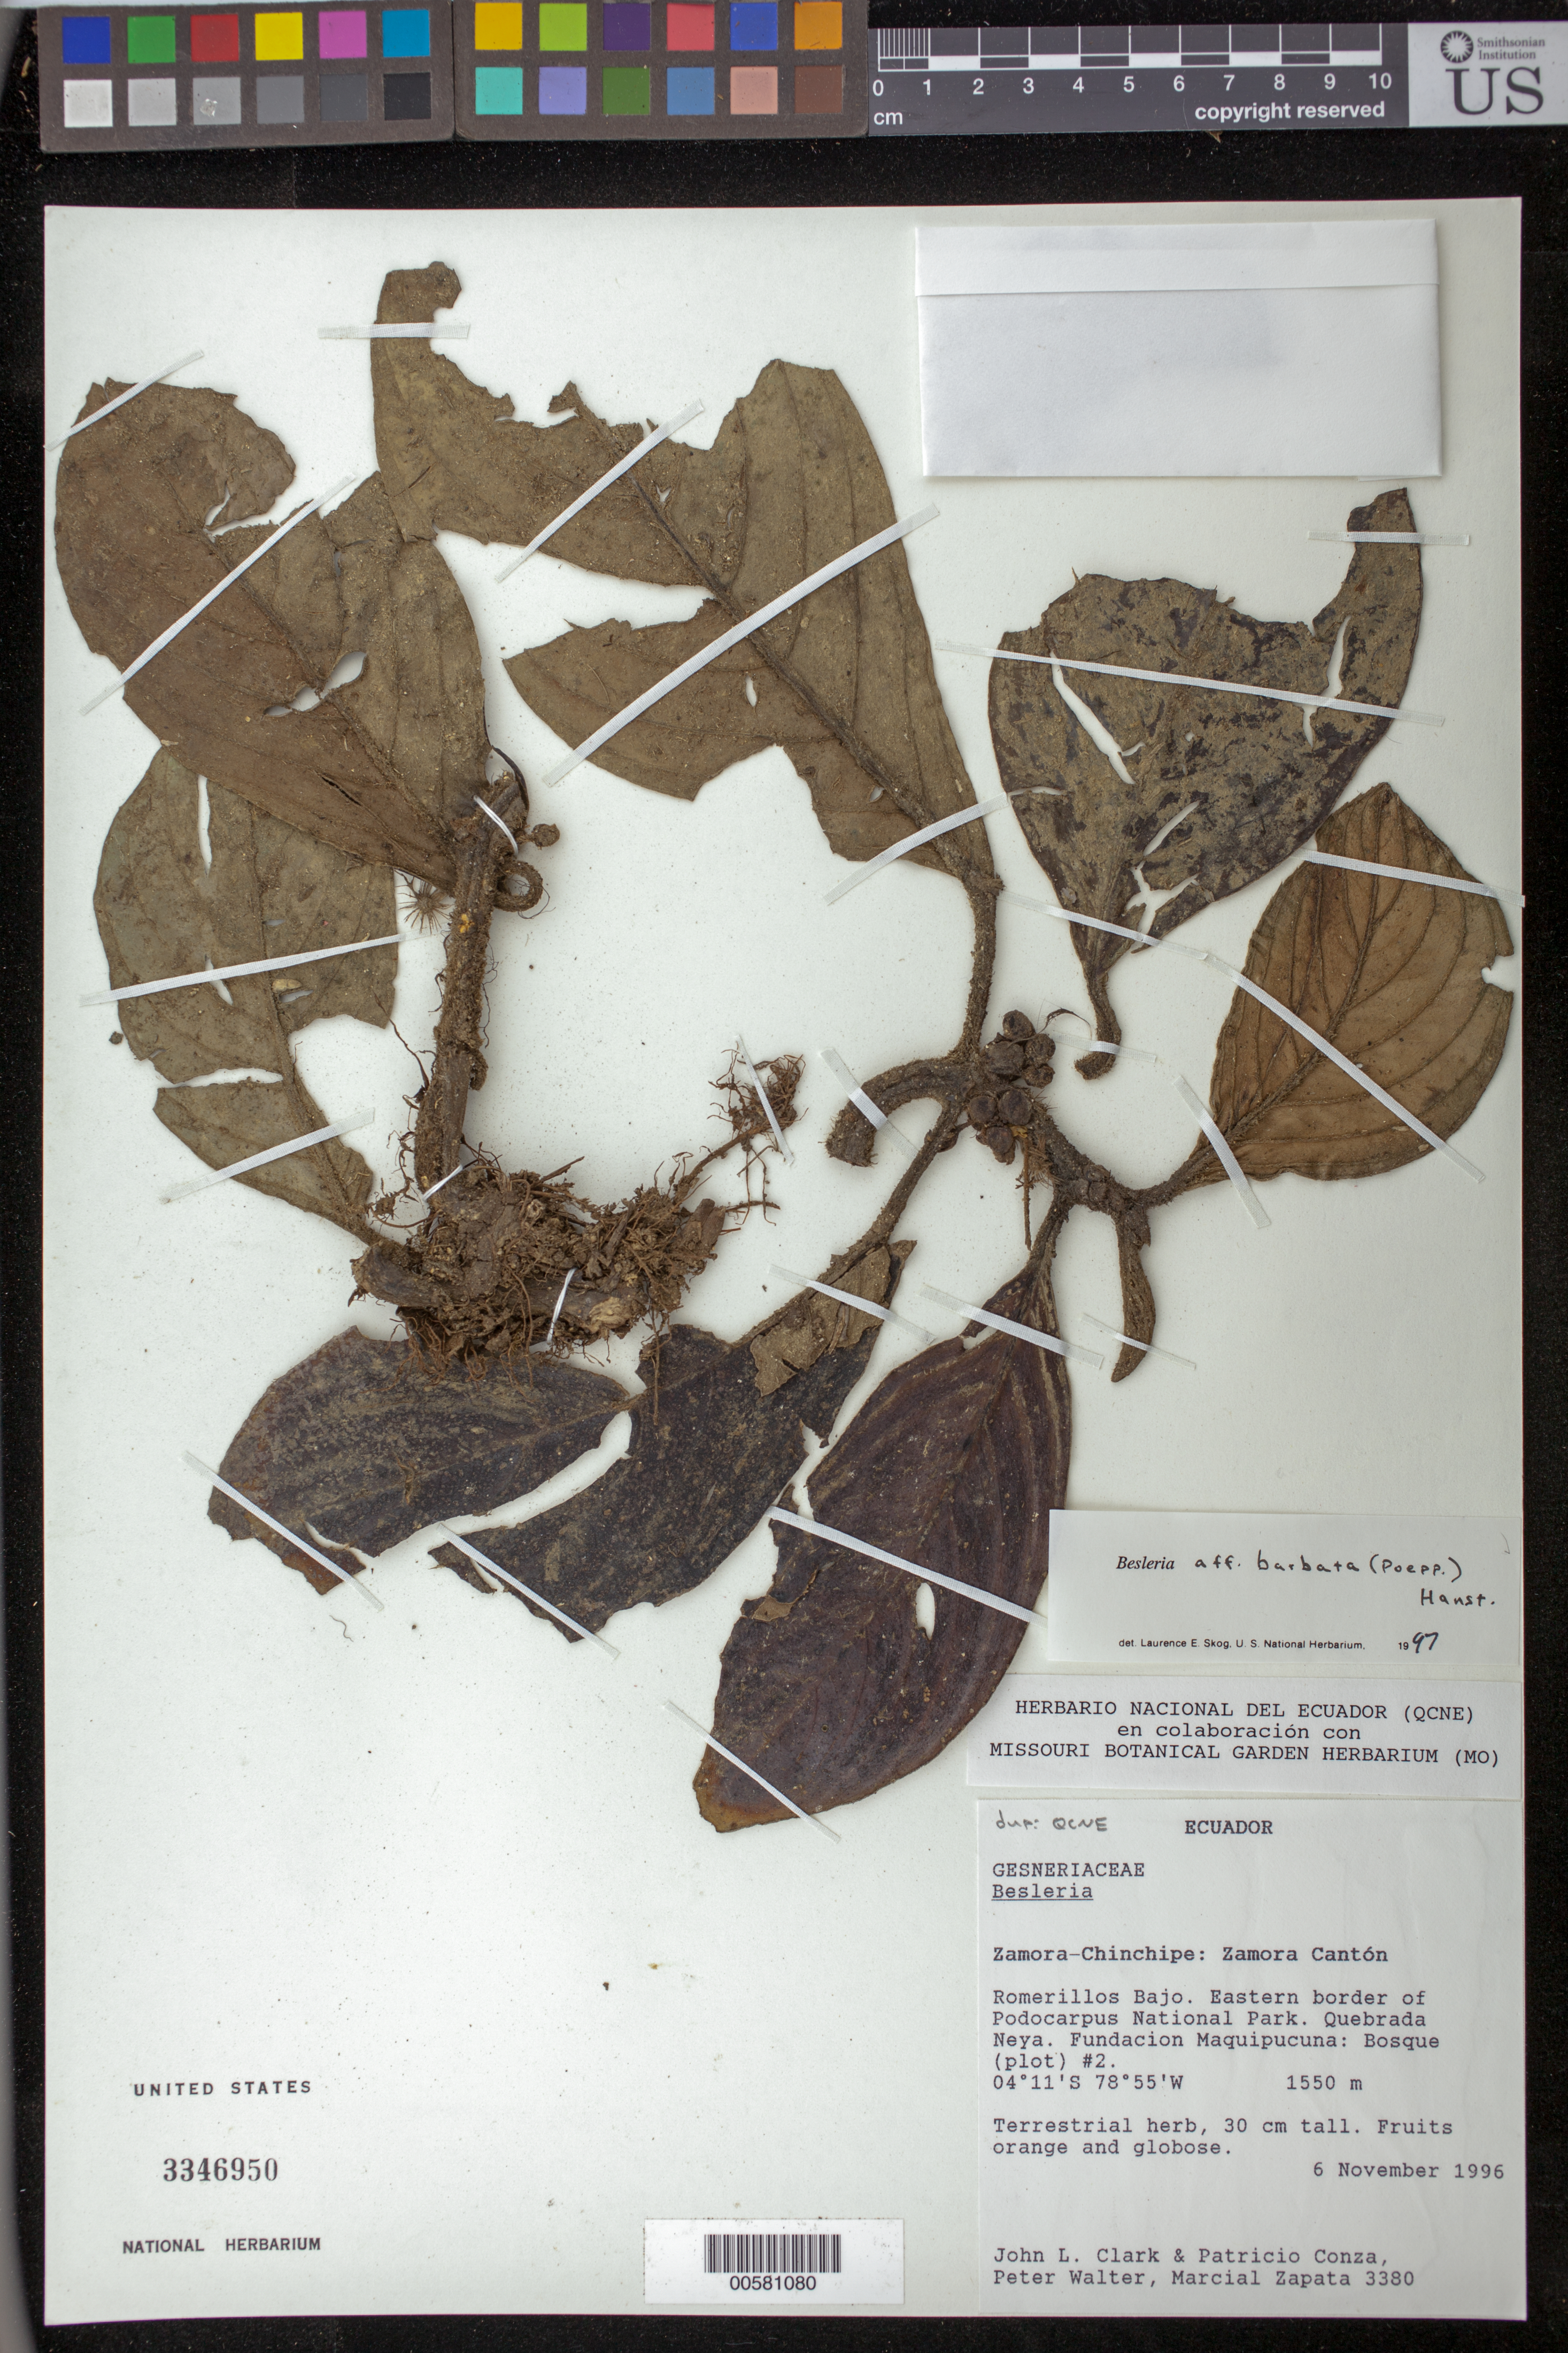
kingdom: Plantae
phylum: Tracheophyta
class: Magnoliopsida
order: Lamiales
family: Gesneriaceae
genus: Besleria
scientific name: Besleria barbata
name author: (Poepp.) Hanst.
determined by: Skog, Laurence E.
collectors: J. L. Clark, P. Conza, P. Walter & M. Zapata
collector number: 3380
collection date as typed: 06 Nov 1996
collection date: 1996-11-06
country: Ecuador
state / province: Zamora-Chinchipe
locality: Zamora Cantón. Romerillos Bajo, eastern border of Podocarpus National Park, Quebrada Neya. Fundacion Maquipucuna: Bosque (plot) #2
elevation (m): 1550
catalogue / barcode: US 3346950